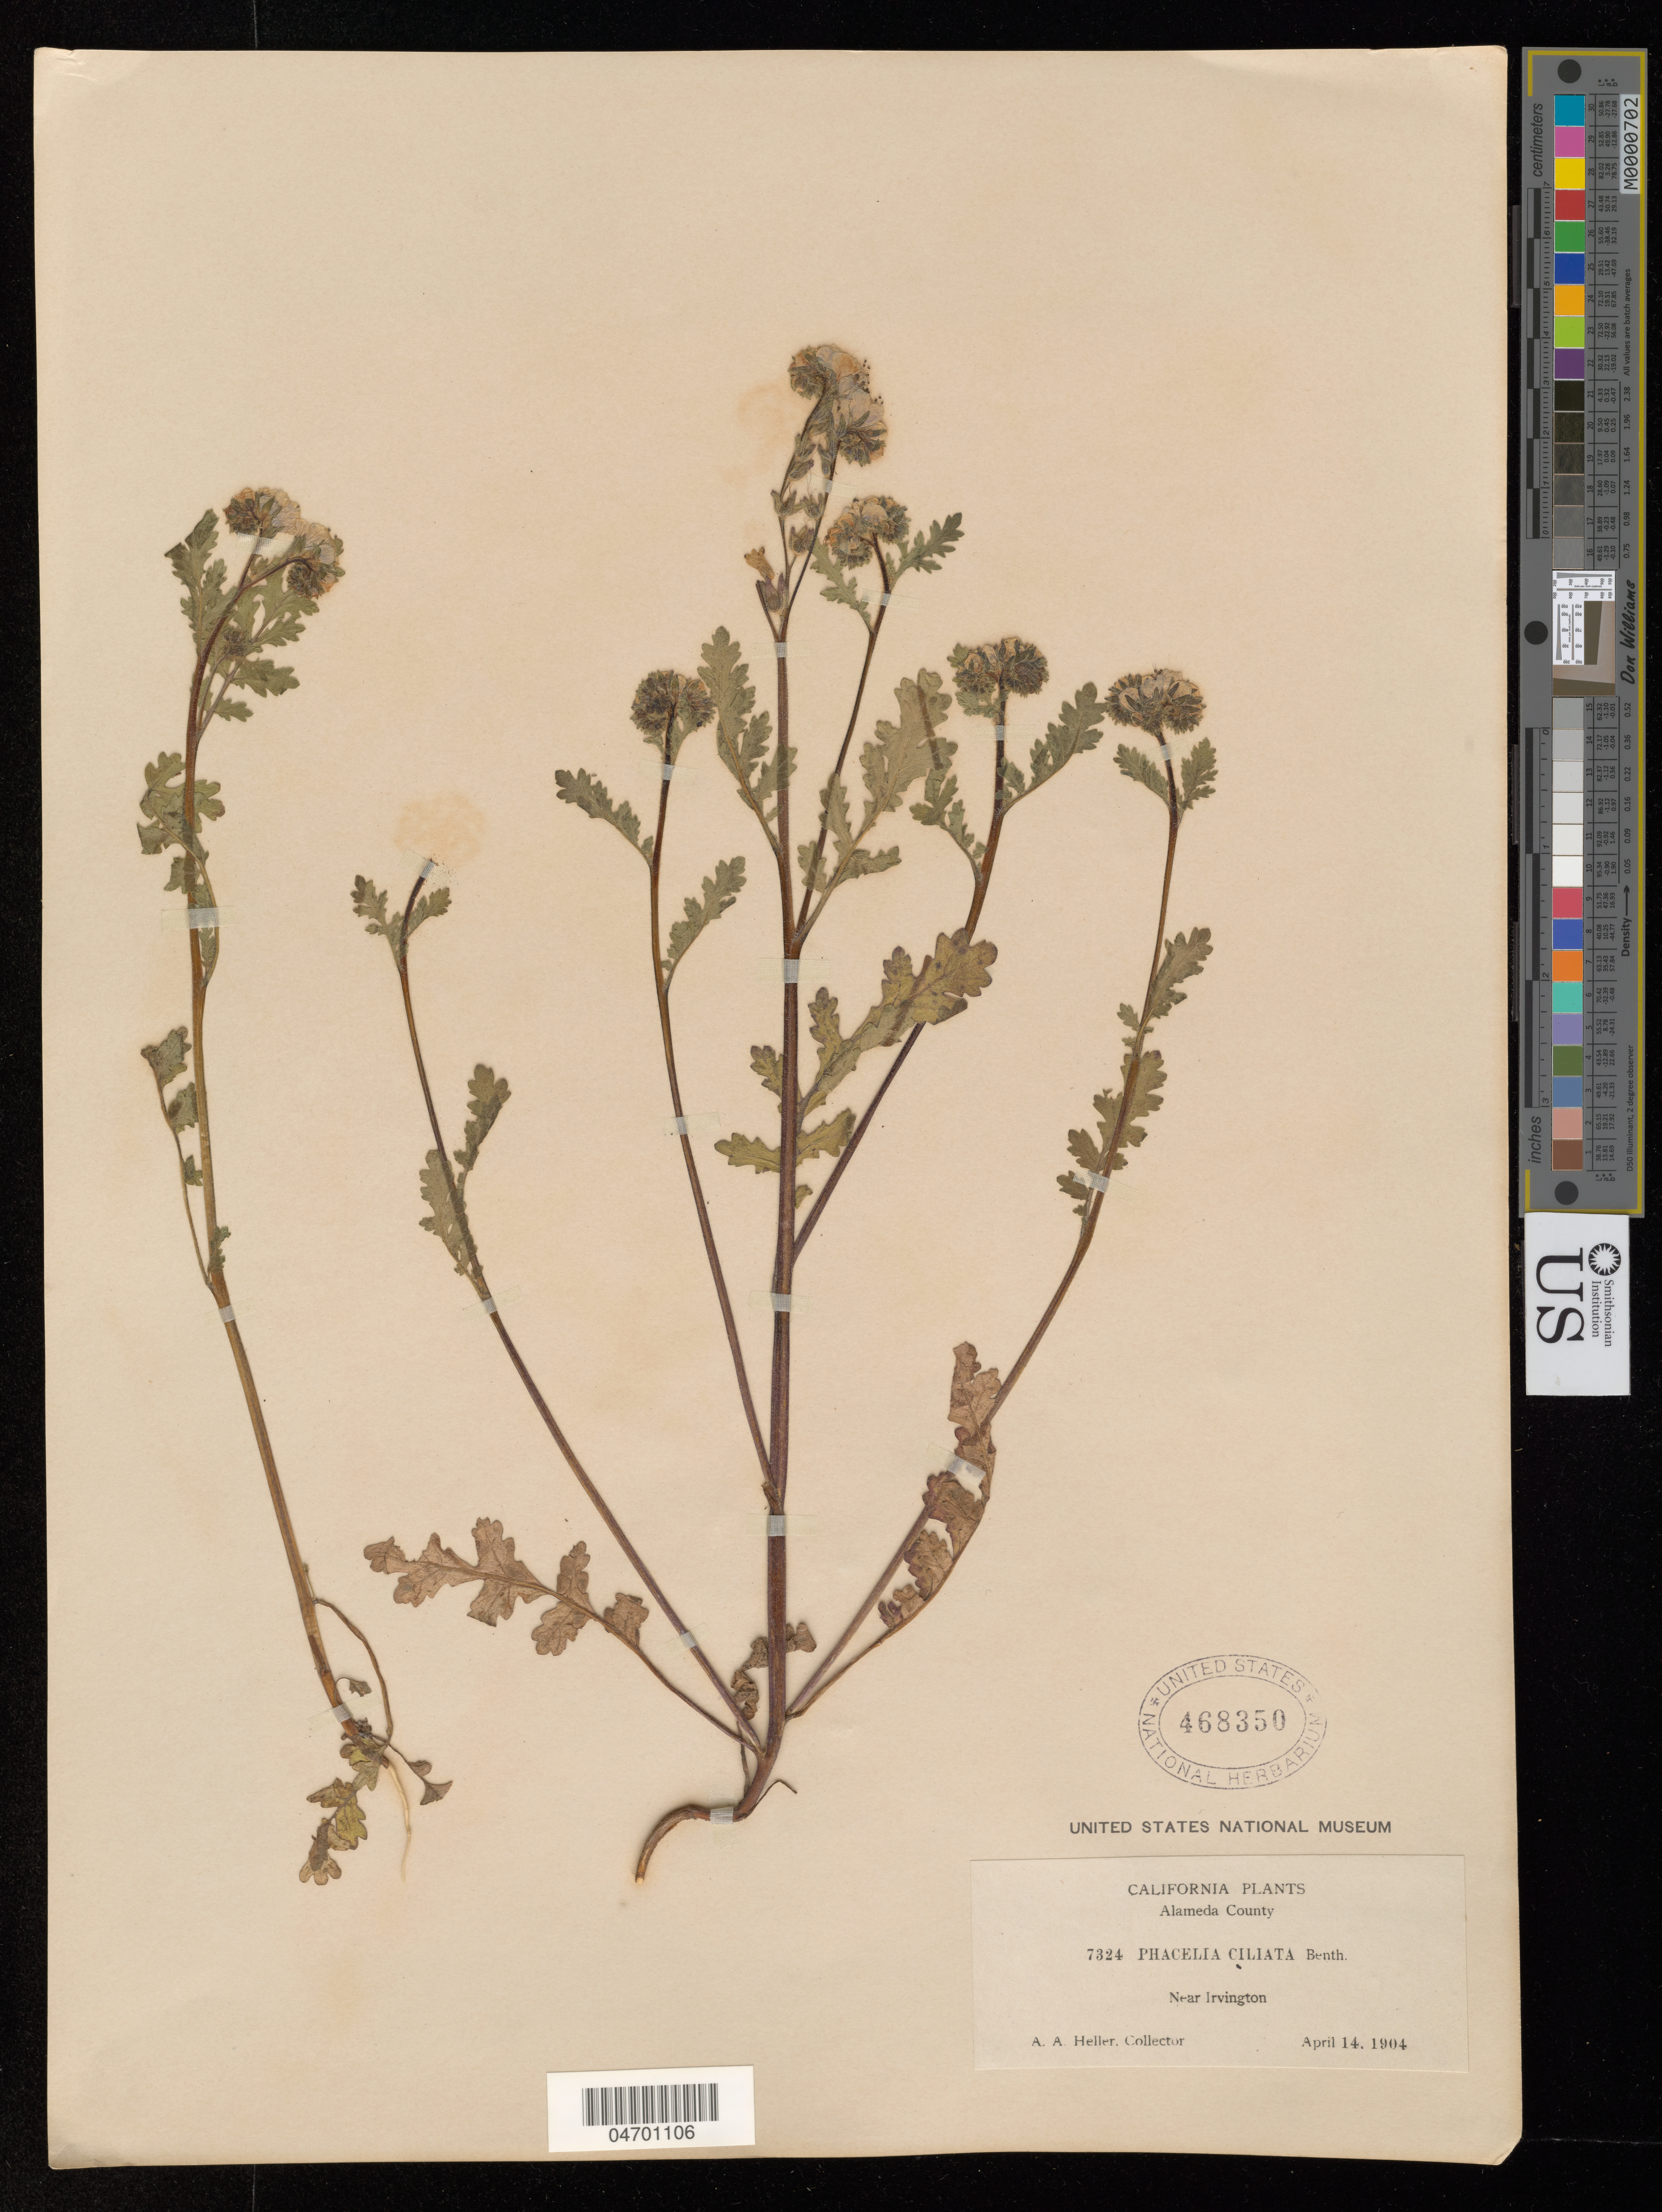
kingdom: Plantae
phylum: Tracheophyta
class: Magnoliopsida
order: Boraginales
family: Hydrophyllaceae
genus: Phacelia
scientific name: Phacelia ciliata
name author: Benth.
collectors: A. A. Heller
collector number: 7324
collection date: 1904-04-14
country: United States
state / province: California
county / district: Alameda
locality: Alameda County. Near Irvington.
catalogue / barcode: US 468350